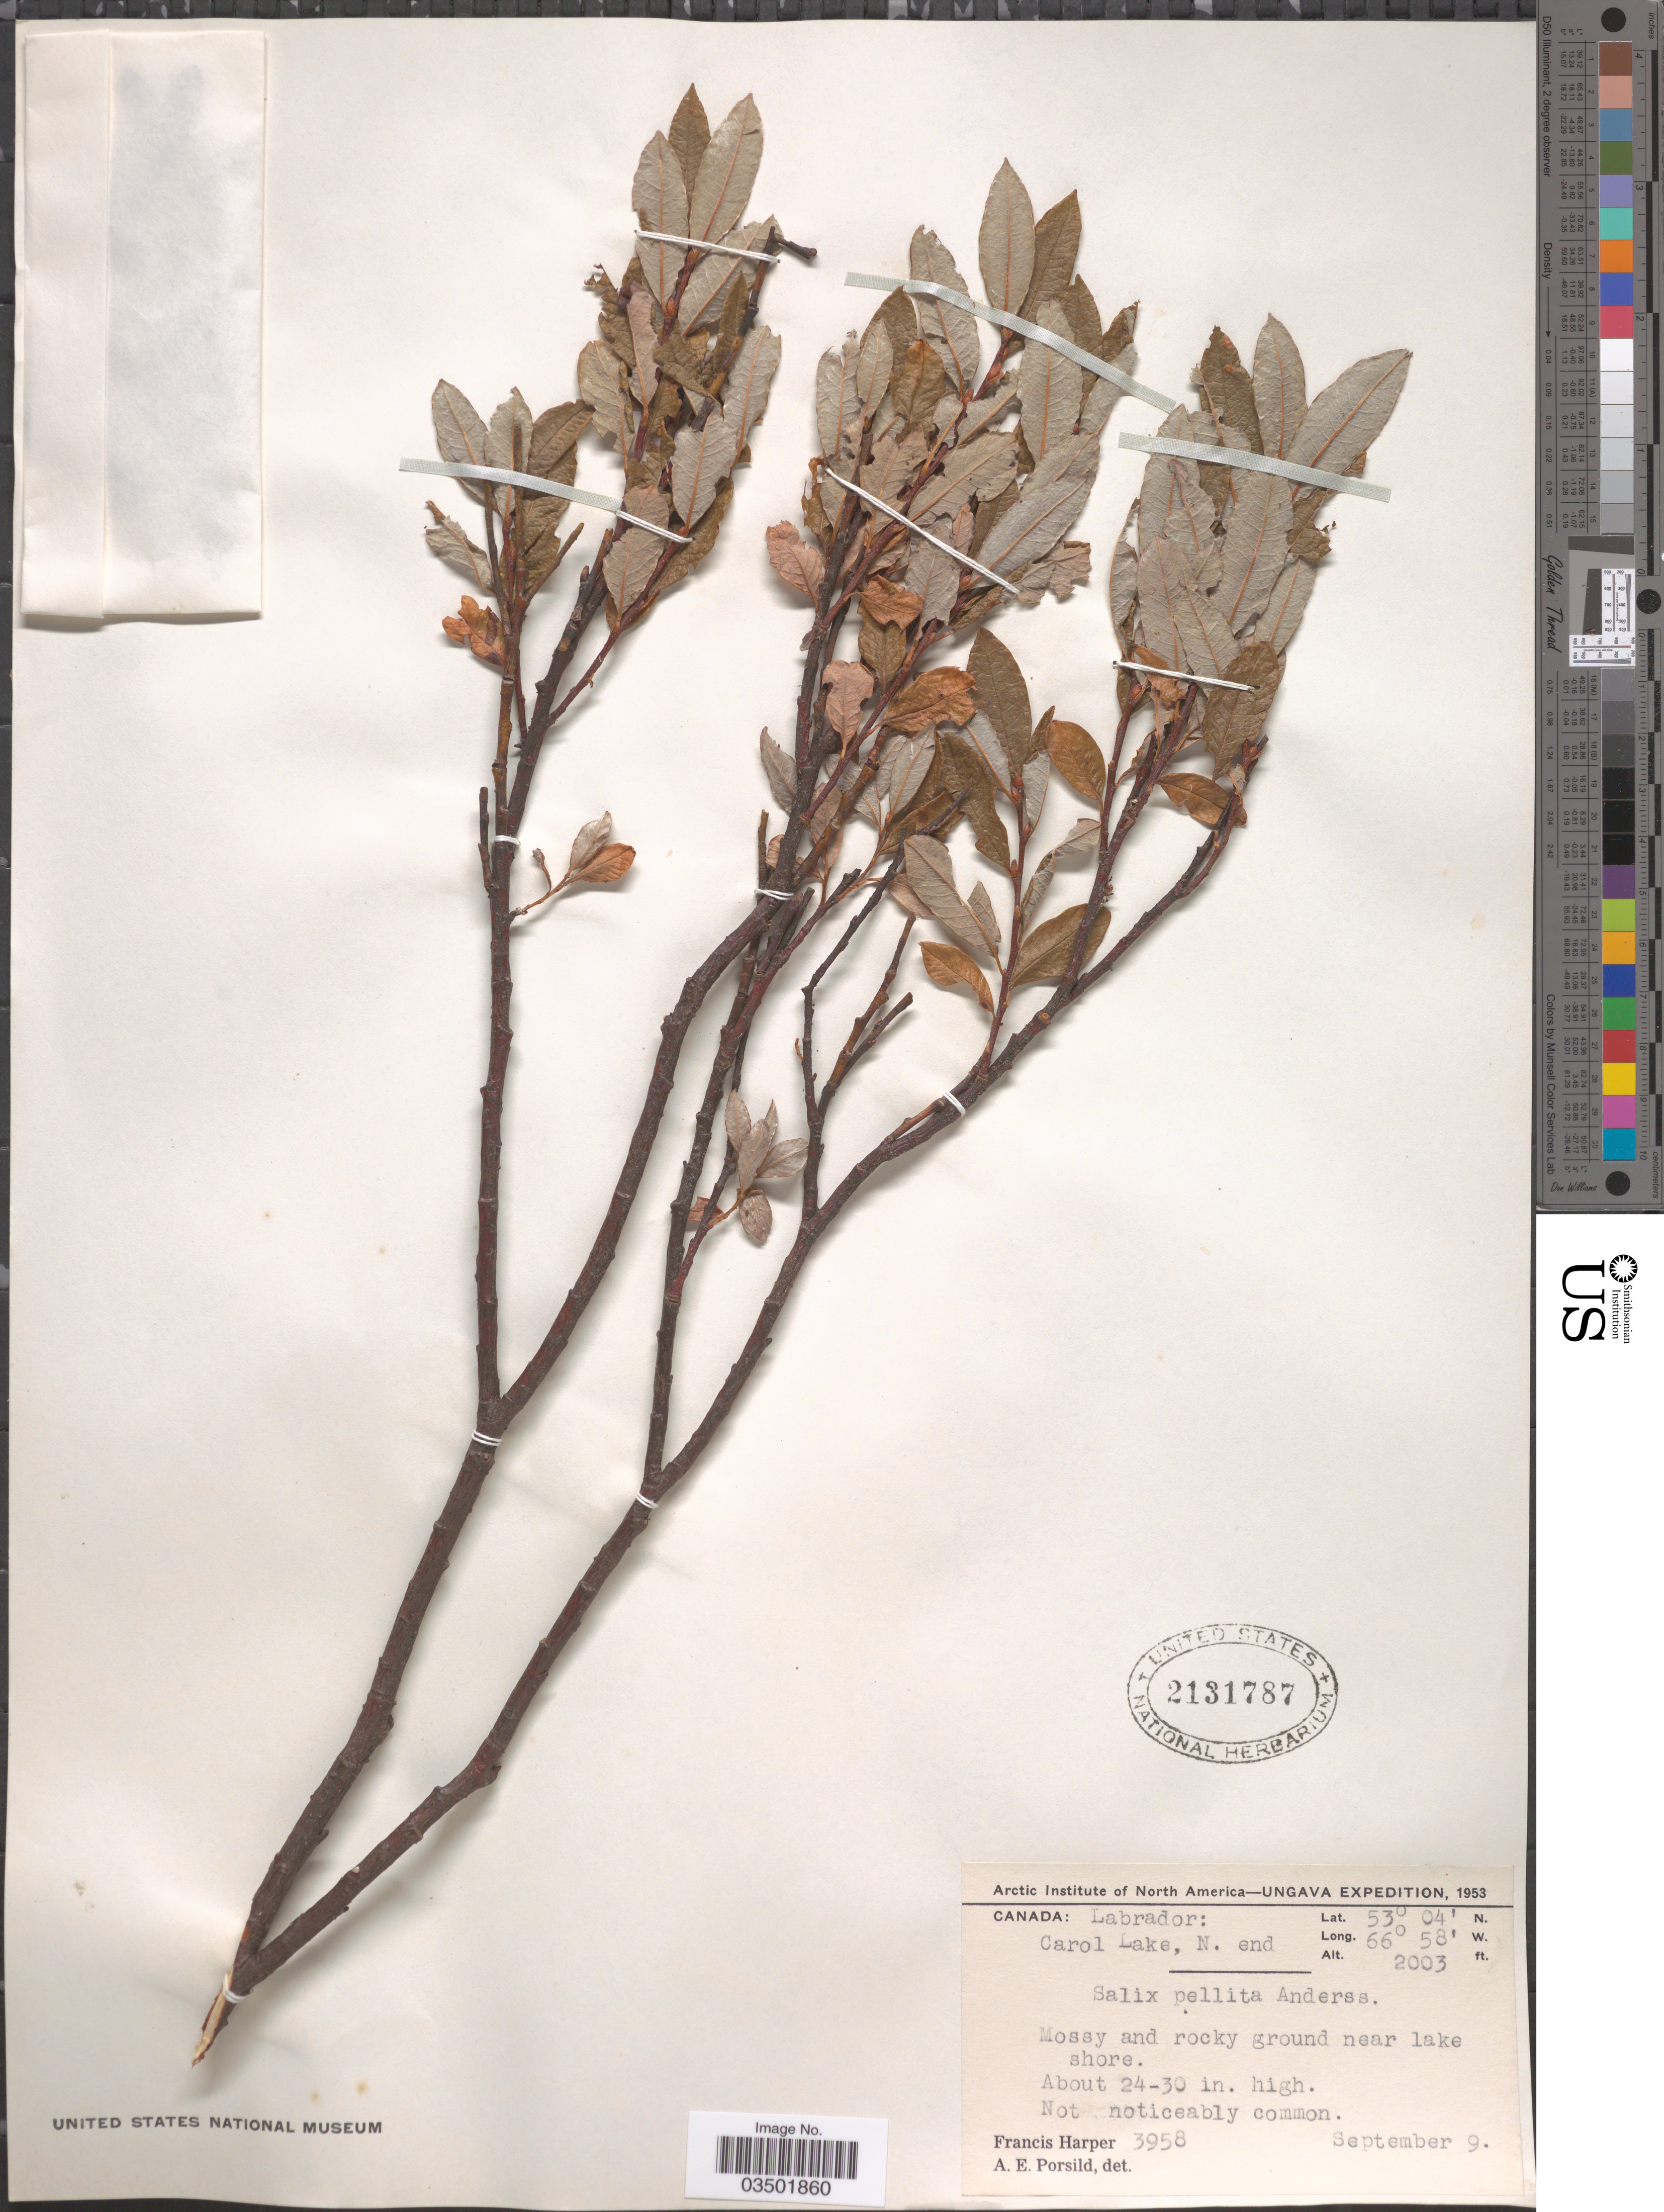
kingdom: Plantae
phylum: Tracheophyta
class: Magnoliopsida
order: Malpighiales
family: Salicaceae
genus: Salix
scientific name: Salix pellita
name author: (Andersson) Bebb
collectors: F. Harper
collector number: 3958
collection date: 1953-09-09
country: Canada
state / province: Newfoundland and Labrador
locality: Labrador: Carol Lake, N. end. Mossy and rocky ground near lake shore.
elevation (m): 611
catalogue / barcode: US 2131787